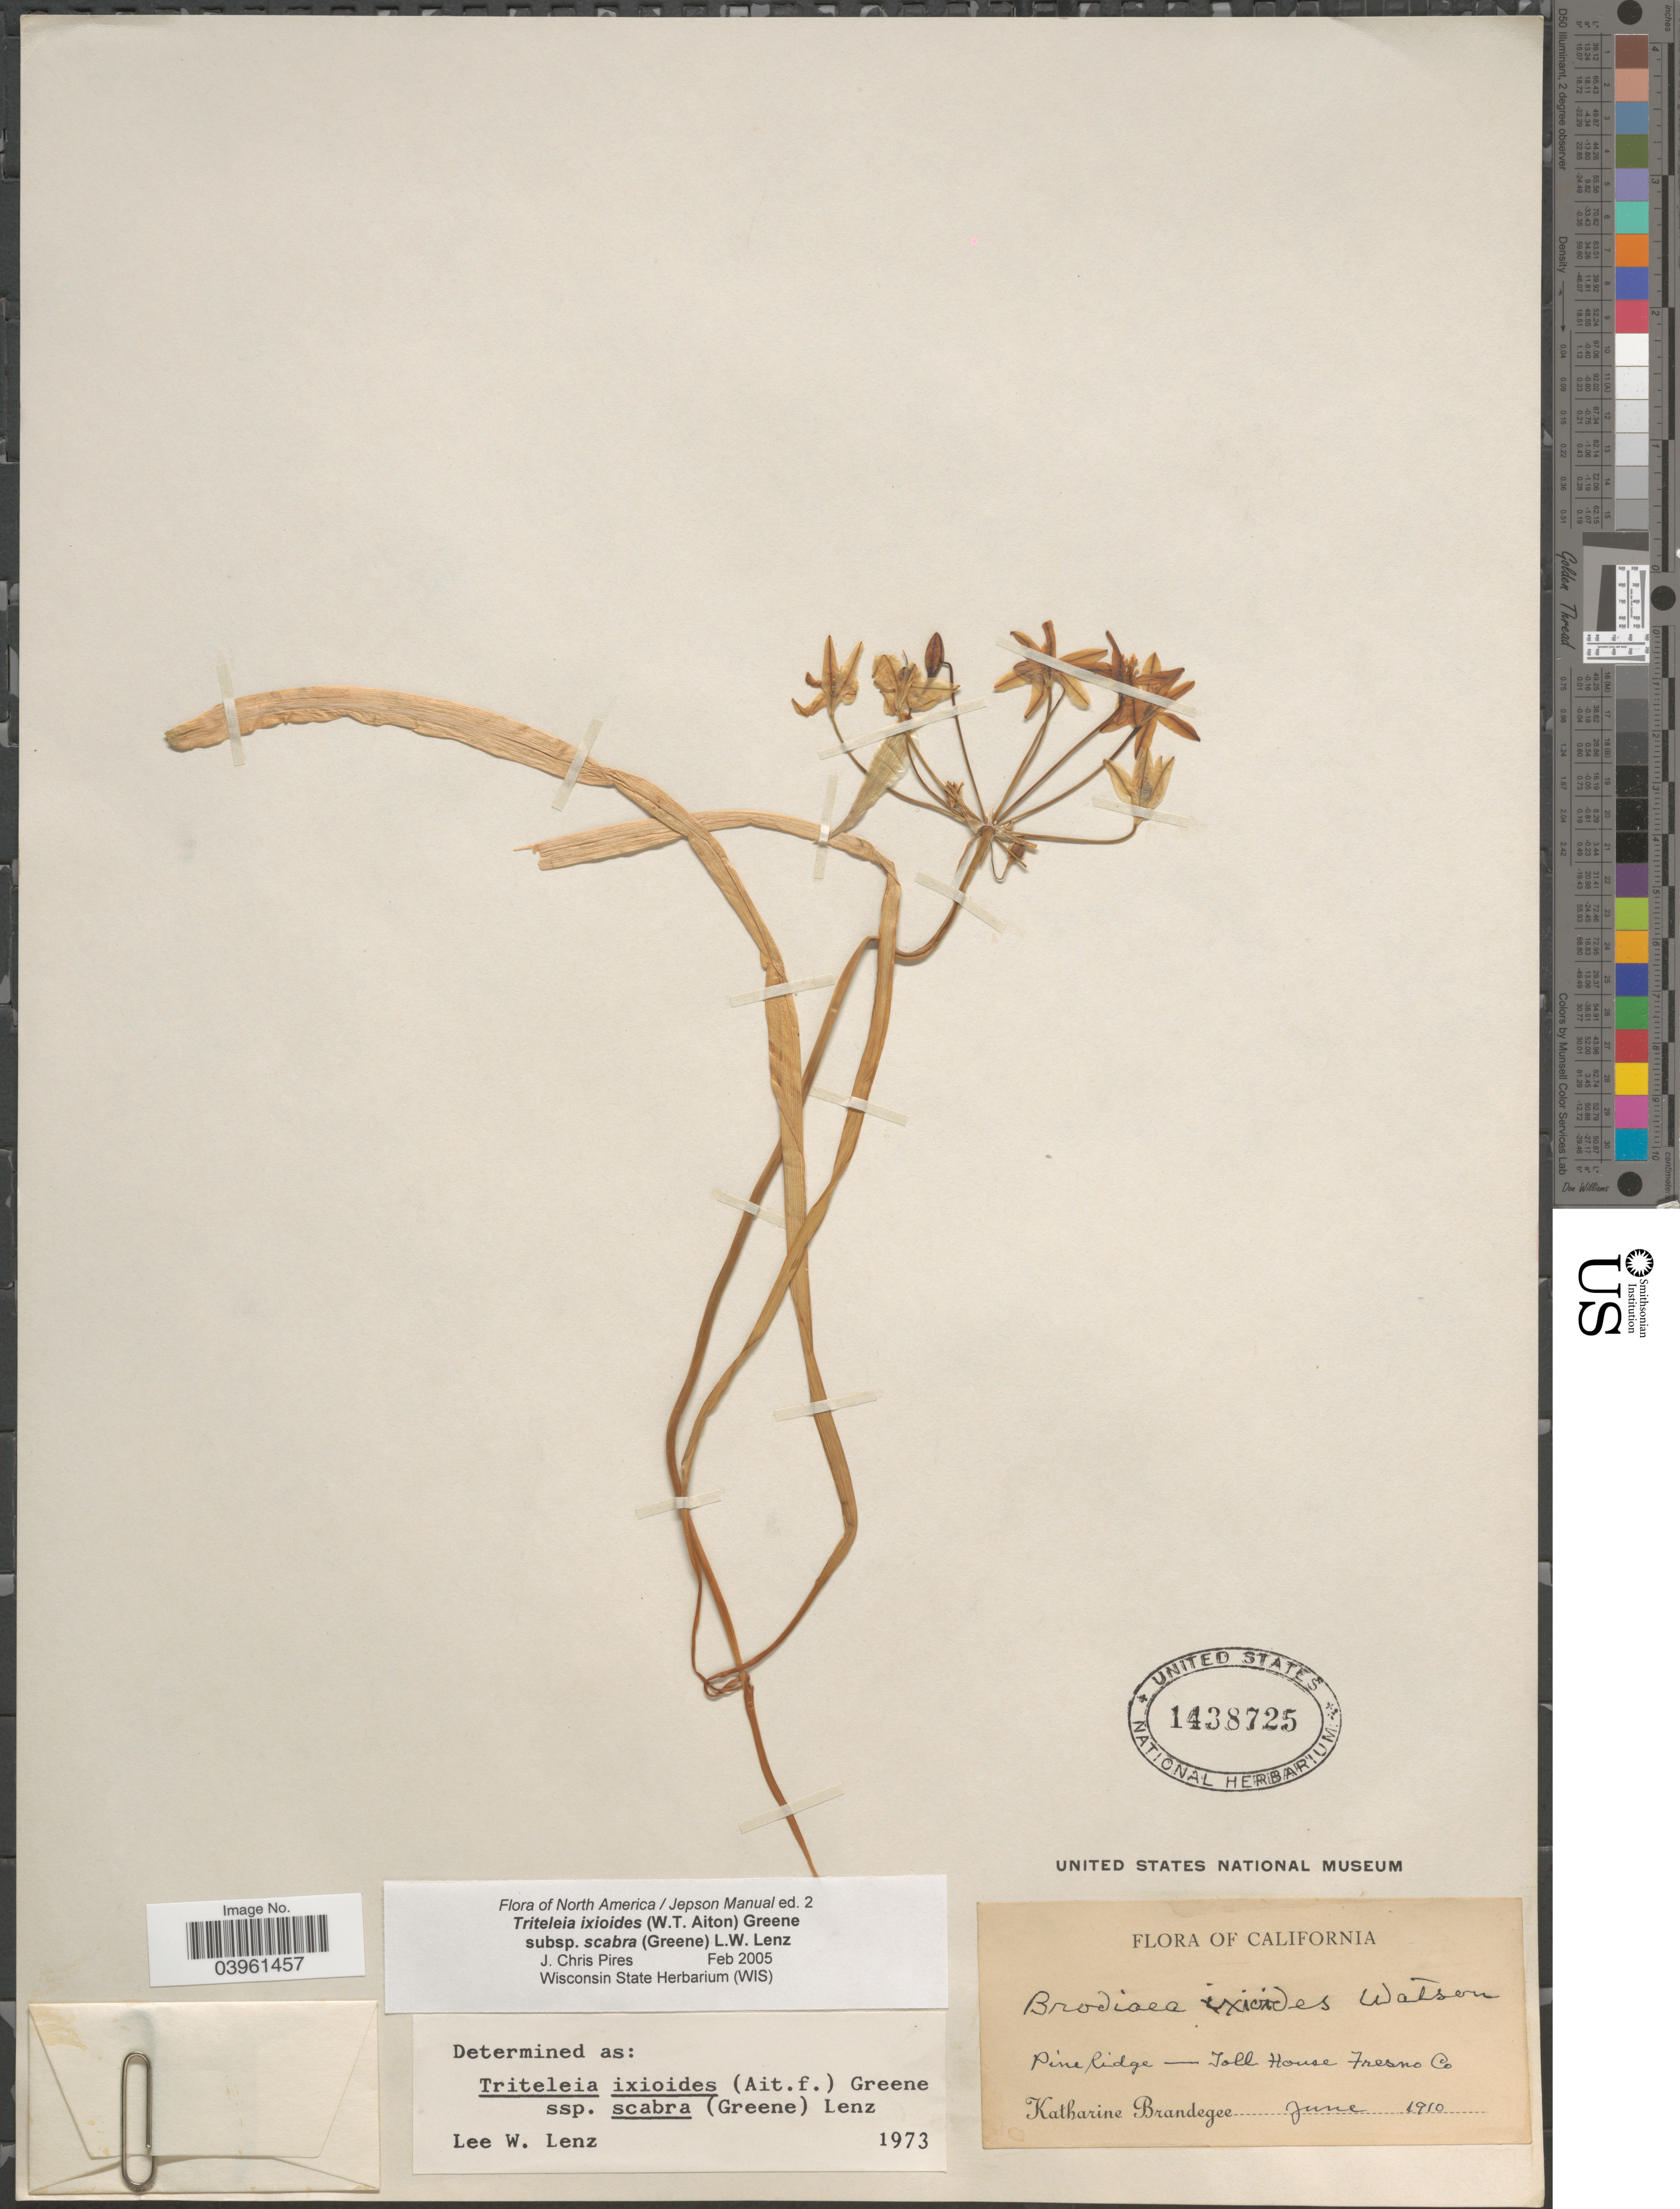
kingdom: Plantae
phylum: Tracheophyta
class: Liliopsida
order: Asparagales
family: Asparagaceae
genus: Triteleia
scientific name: Triteleia ixioides subsp. scabra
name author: (R. Br.) Greene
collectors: M. K. Brandegee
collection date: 1910-06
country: United States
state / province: California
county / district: Fresno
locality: Pine Ridge - Toll House Fresno Co.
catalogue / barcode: US 1438725